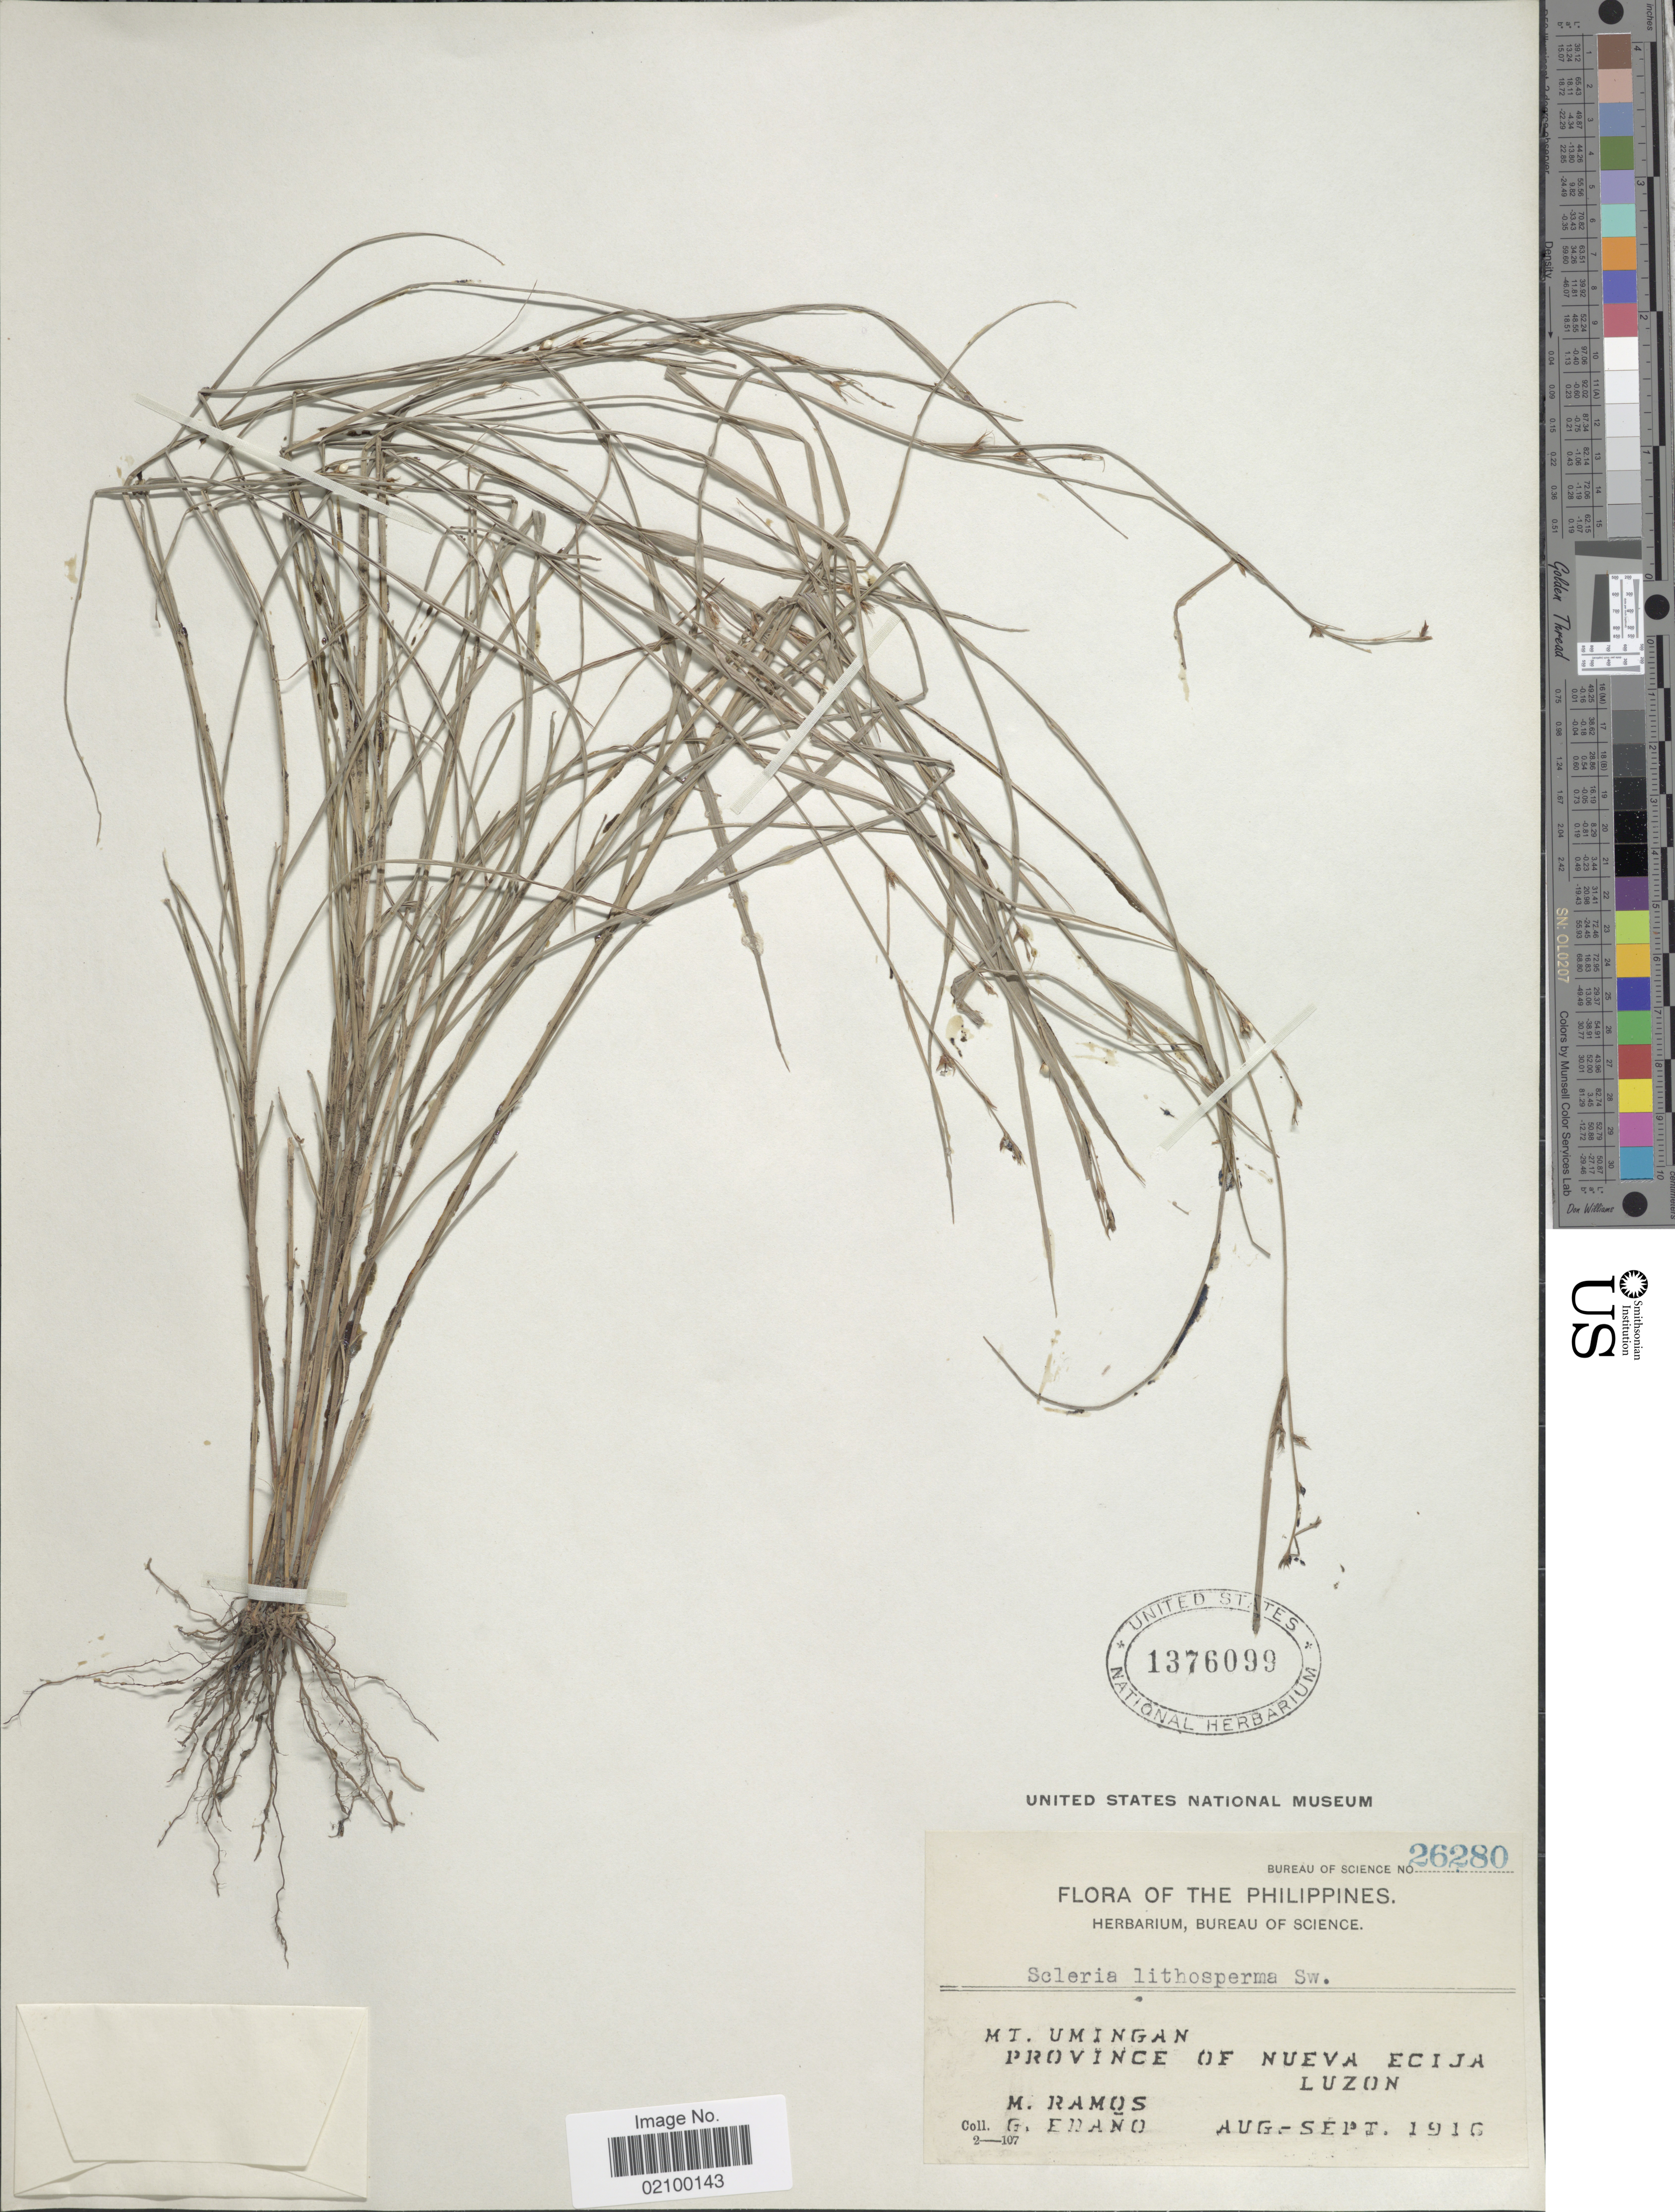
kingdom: Plantae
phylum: Tracheophyta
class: Liliopsida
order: Poales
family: Cyperaceae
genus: Scleria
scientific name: Scleria lithosperma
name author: (L.) Sw.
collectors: M. Ramos & G. Edaño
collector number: Bureau of Science 26280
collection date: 1916-08/1916-09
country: Philippines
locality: Mt. Umingan. Province of Nueva Ecija, Luzon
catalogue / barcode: US 1376099